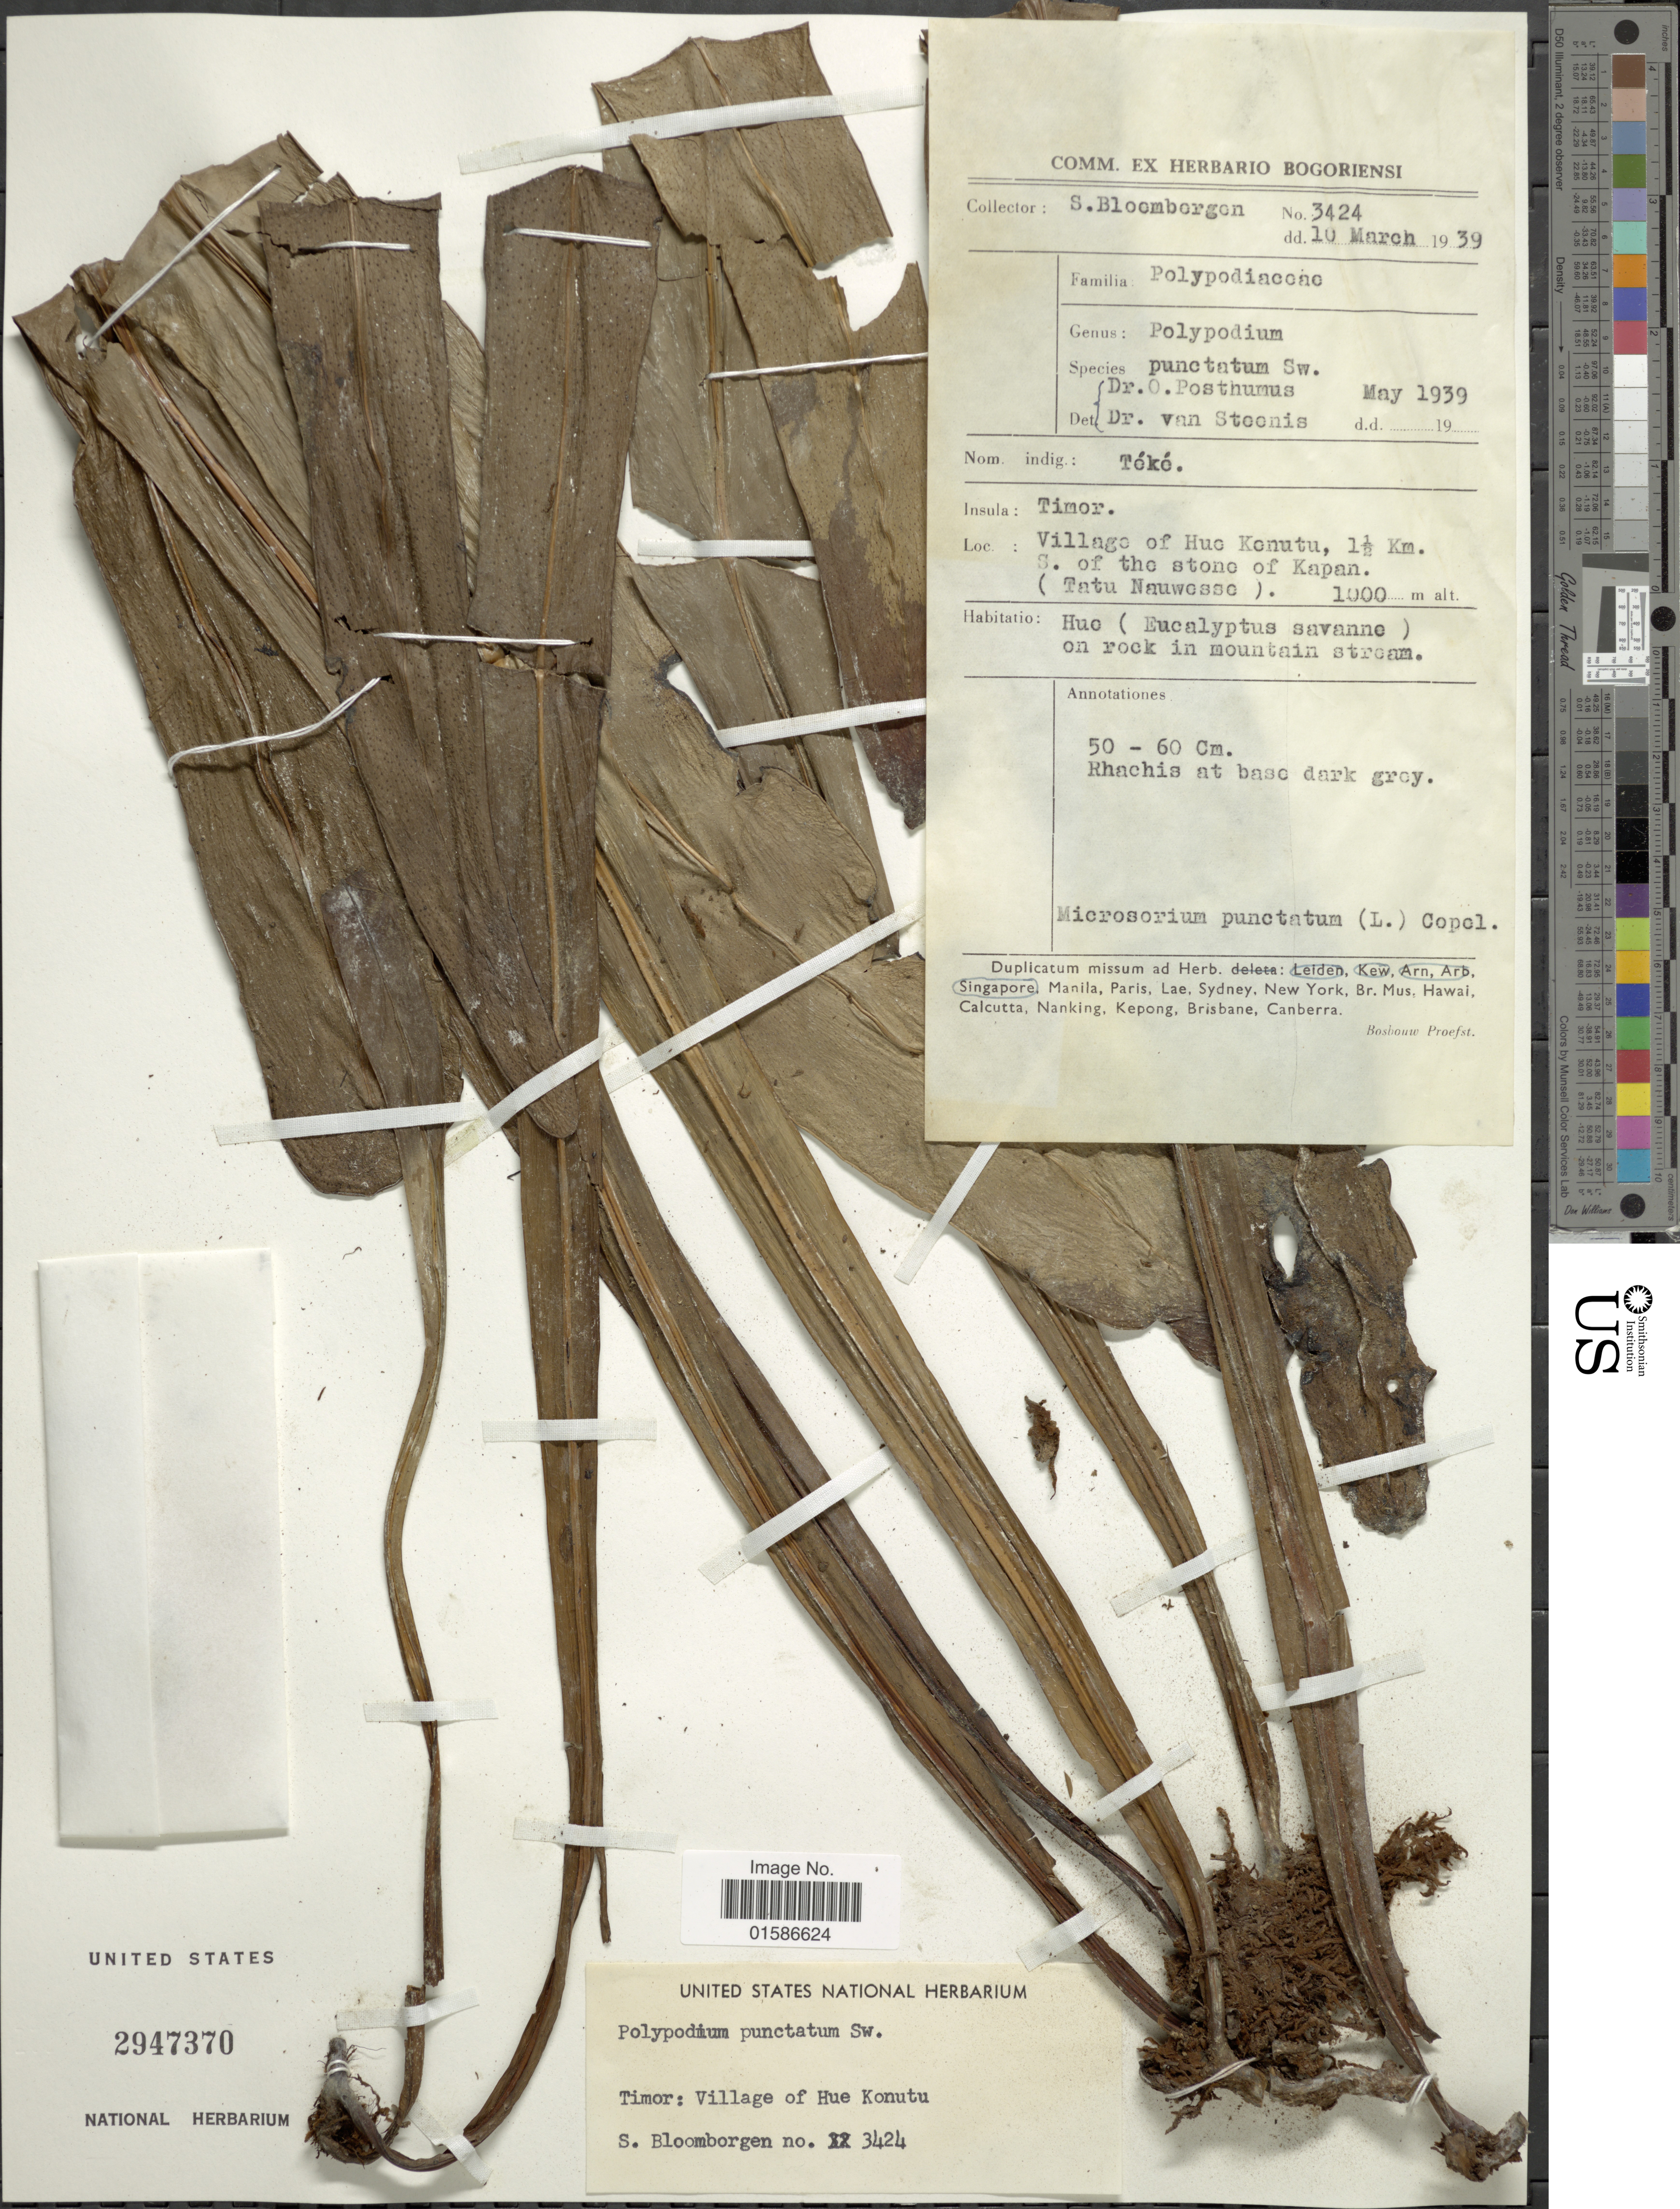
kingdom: Plantae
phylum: Tracheophyta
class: Polypodiopsida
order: Polypodiales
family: Polypodiaceae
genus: Microsorum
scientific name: Microsorum punctatum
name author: (L.) Copel.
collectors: S. Bloembergen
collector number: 3424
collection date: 1939-03-10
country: Indonesia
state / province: Nusa Tenggara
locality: Insula: Timor, Village of Hue kenutu, 1½ Km. S. of the stone of Kapam (Tatu Nauwesse)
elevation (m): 1000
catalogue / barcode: US 2947370